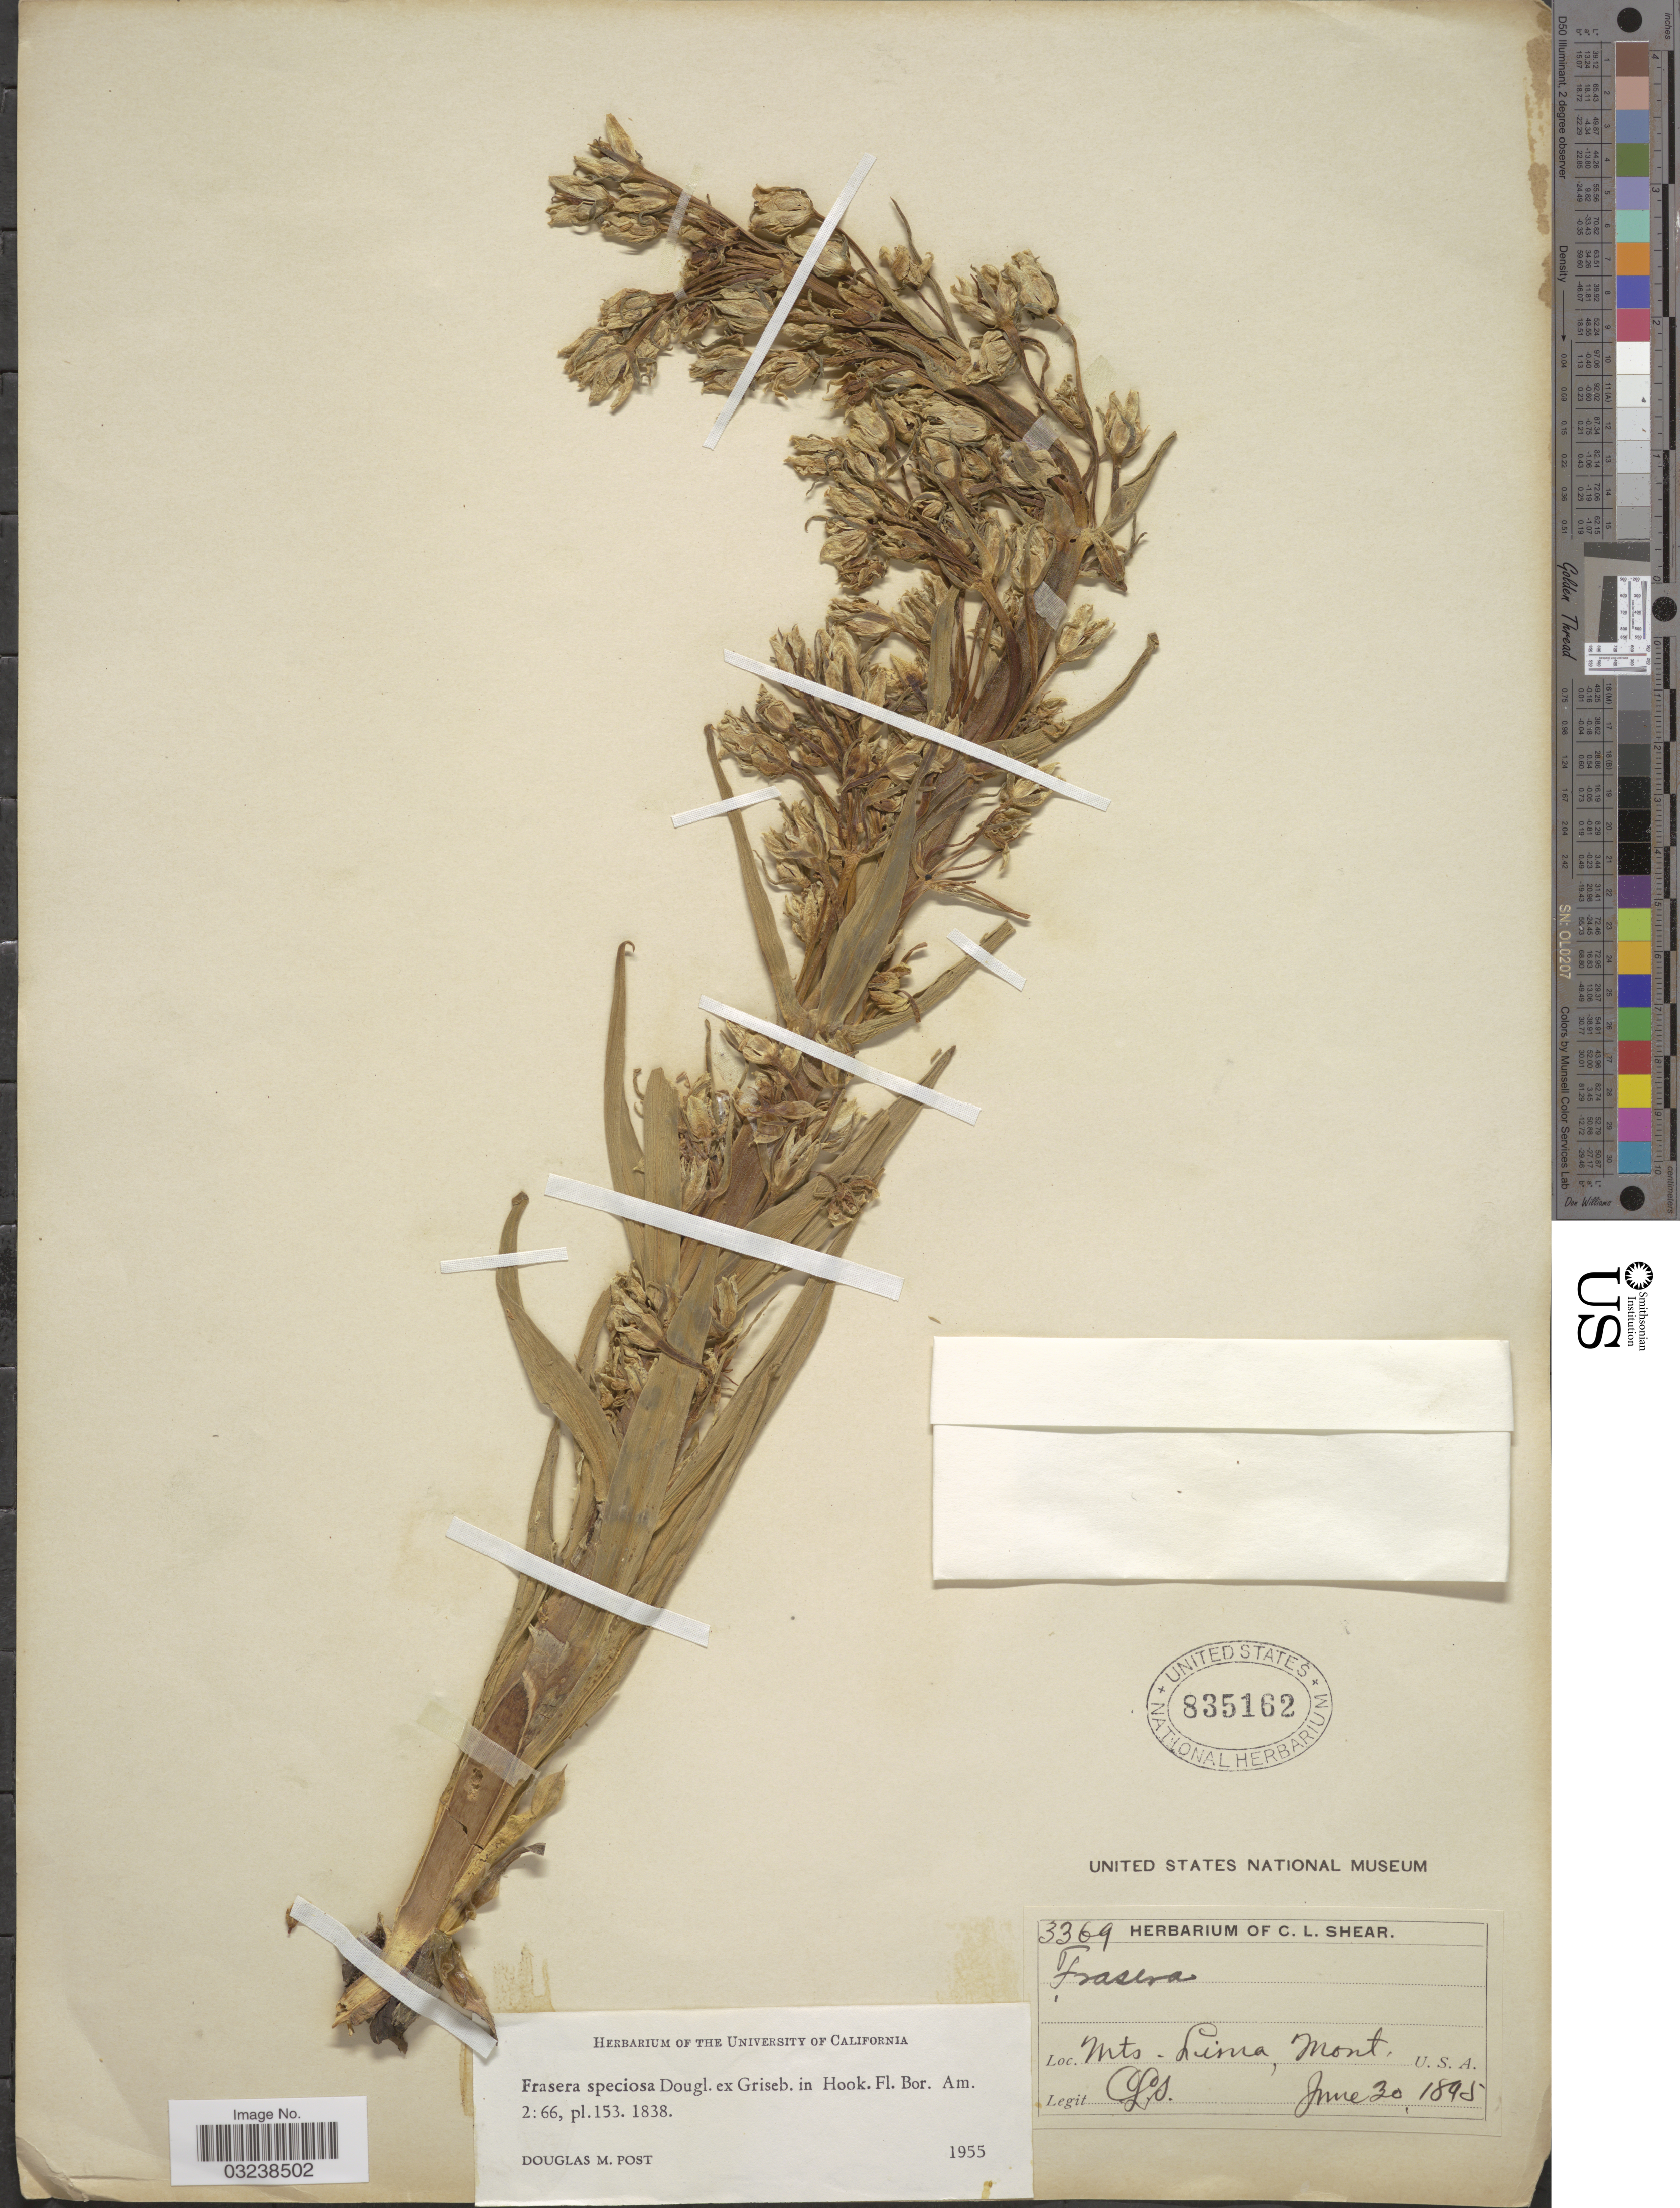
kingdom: Plantae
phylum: Tracheophyta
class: Magnoliopsida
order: Gentianales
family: Gentianaceae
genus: Swertia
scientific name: Swertia radiata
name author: (Kellogg) Kuntze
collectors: C. L. Shear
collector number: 3369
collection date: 1895-06-30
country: United States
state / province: Montana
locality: Mts. Lima, Mont. U.S.A.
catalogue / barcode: US 835162